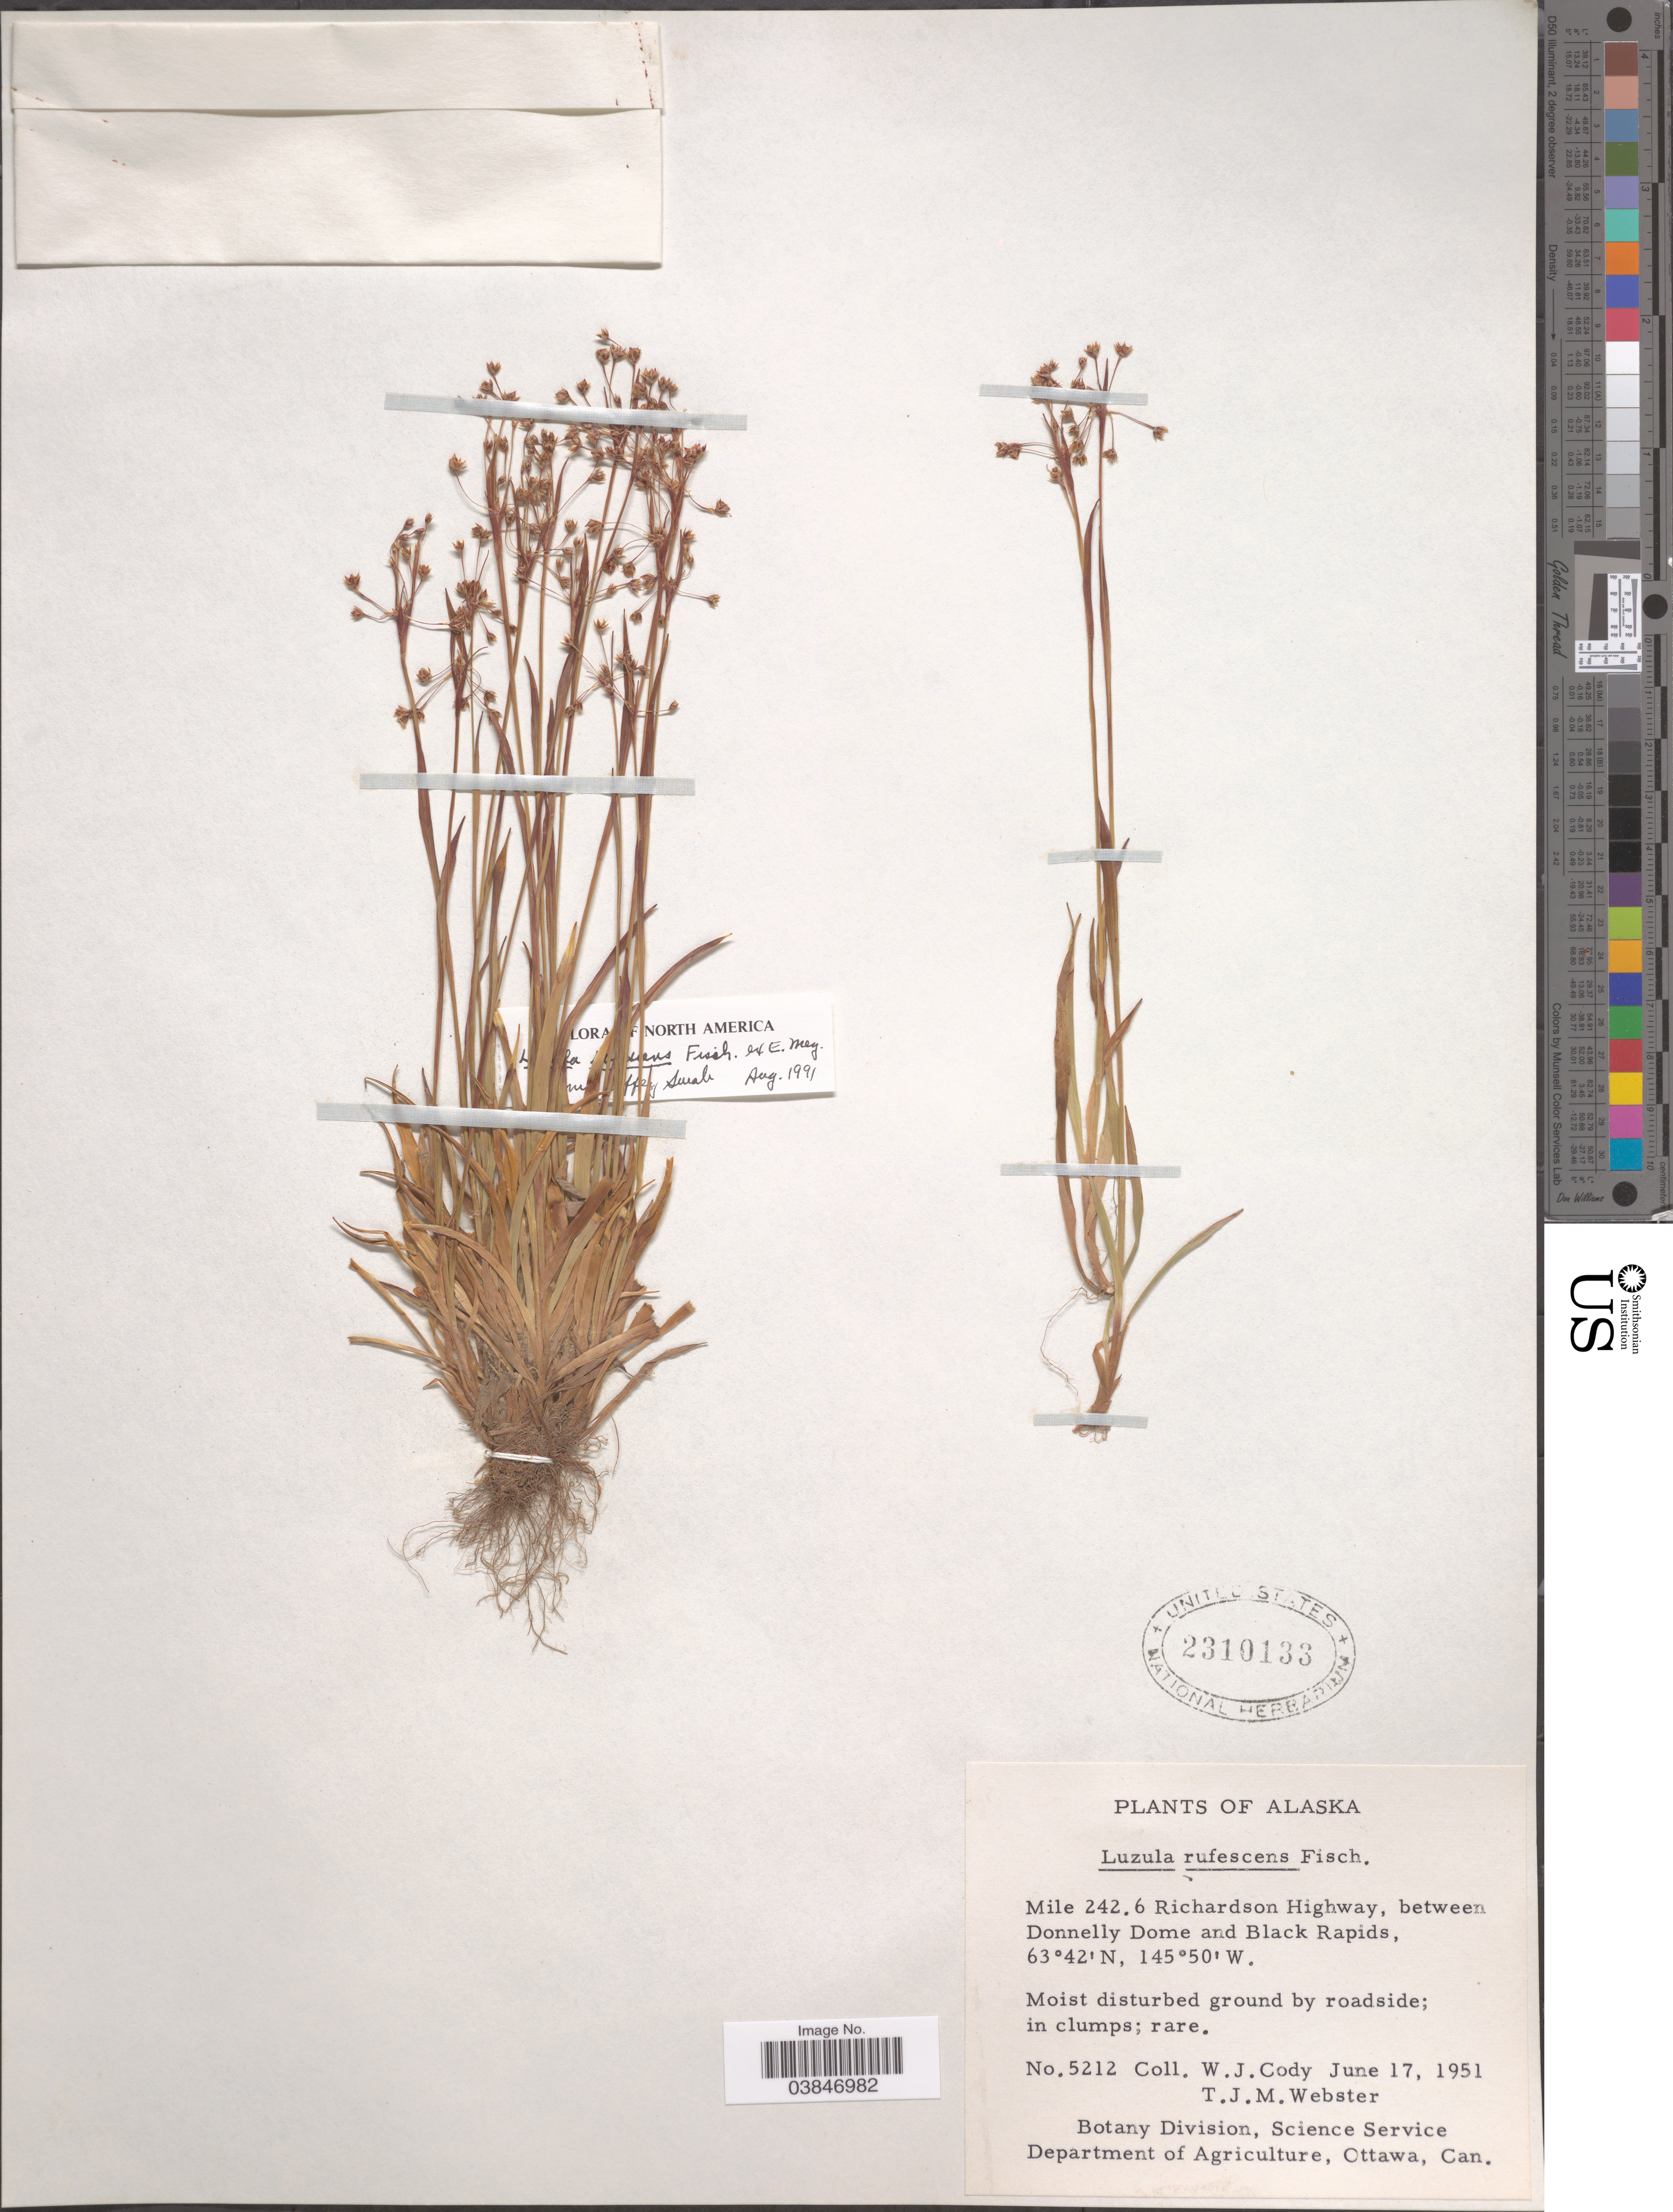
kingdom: Plantae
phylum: Tracheophyta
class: Liliopsida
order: Poales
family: Juncaceae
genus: Luzula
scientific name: Luzula rufescens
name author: Fisch. ex E. Mey.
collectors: W. Cody & T. J. Webster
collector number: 5212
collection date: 1951-06-17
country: United States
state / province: Alaska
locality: Mile 242. 6 Richardson Highway, between Donnelly Dome and Black Rapids.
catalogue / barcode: US 2310133